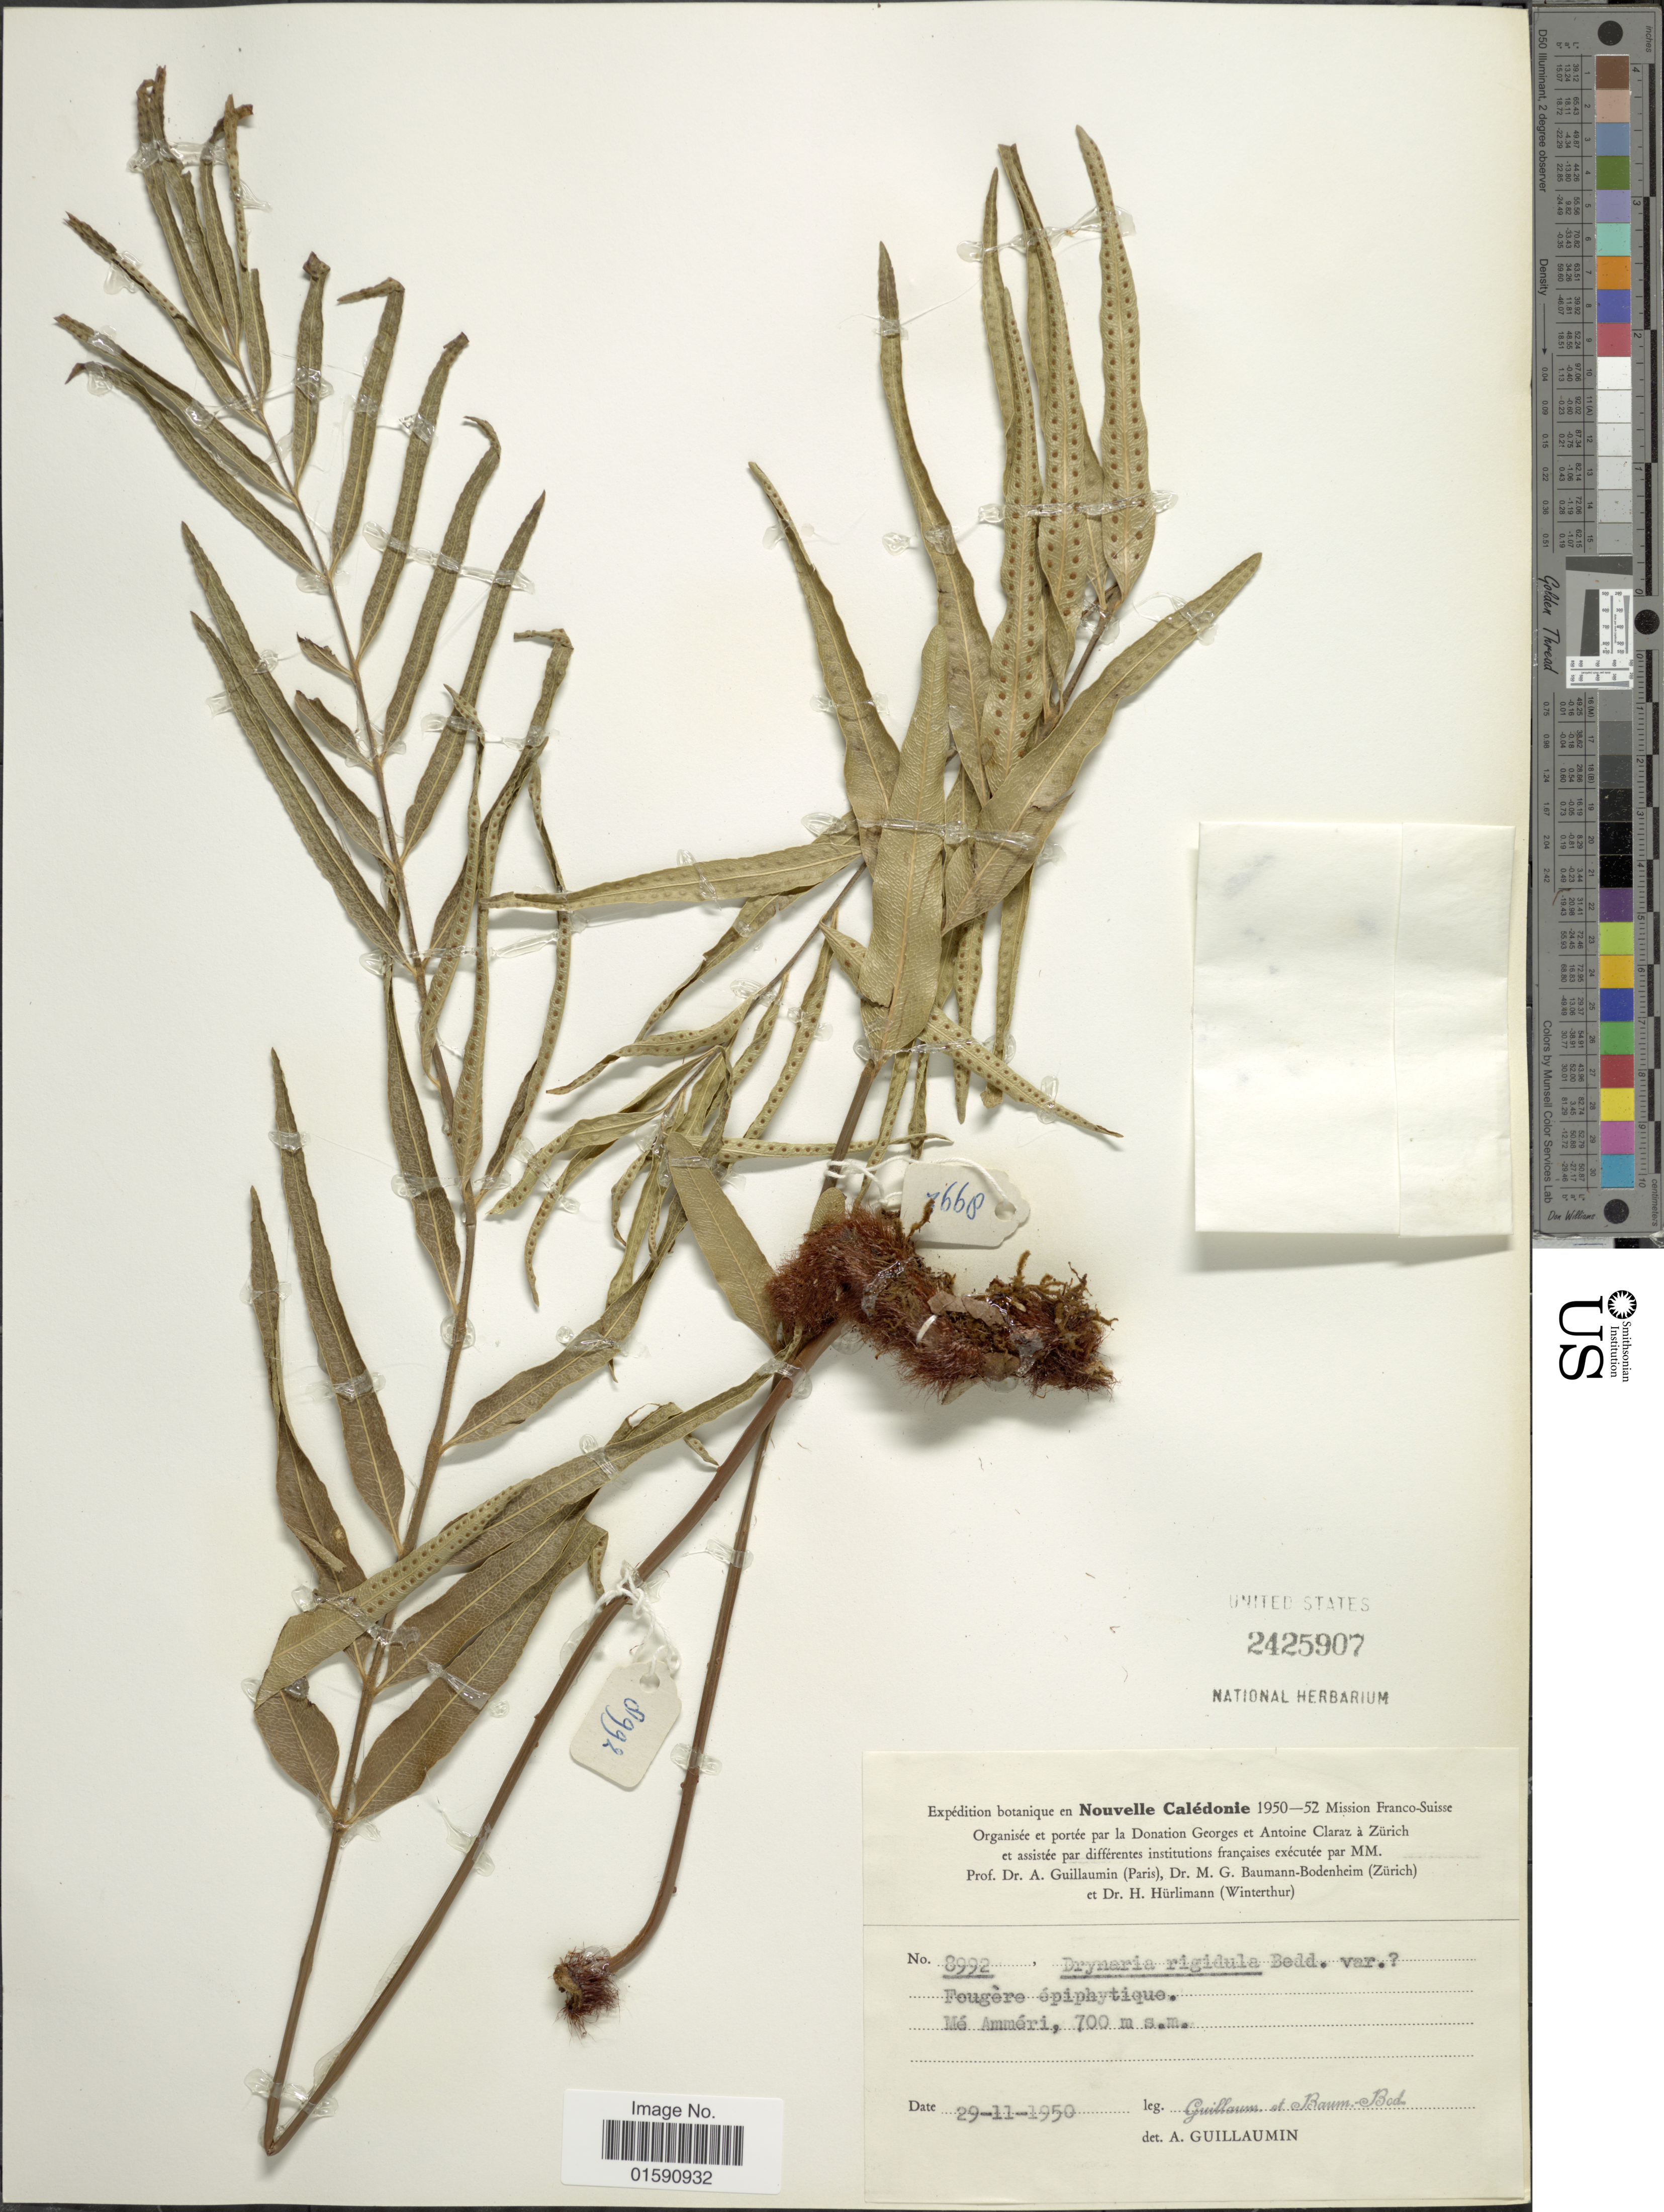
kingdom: Plantae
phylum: Tracheophyta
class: Polypodiopsida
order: Polypodiales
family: Polypodiaceae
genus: Drynaria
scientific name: Drynaria rigidula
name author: (Sw.) Bedd.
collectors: A. Guillaumin & M. G. Baumann-Bodenheim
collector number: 8992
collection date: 1950-11-29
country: New Caledonia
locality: Fougere epiphyte, Me Ammeri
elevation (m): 700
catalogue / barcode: US 2425907